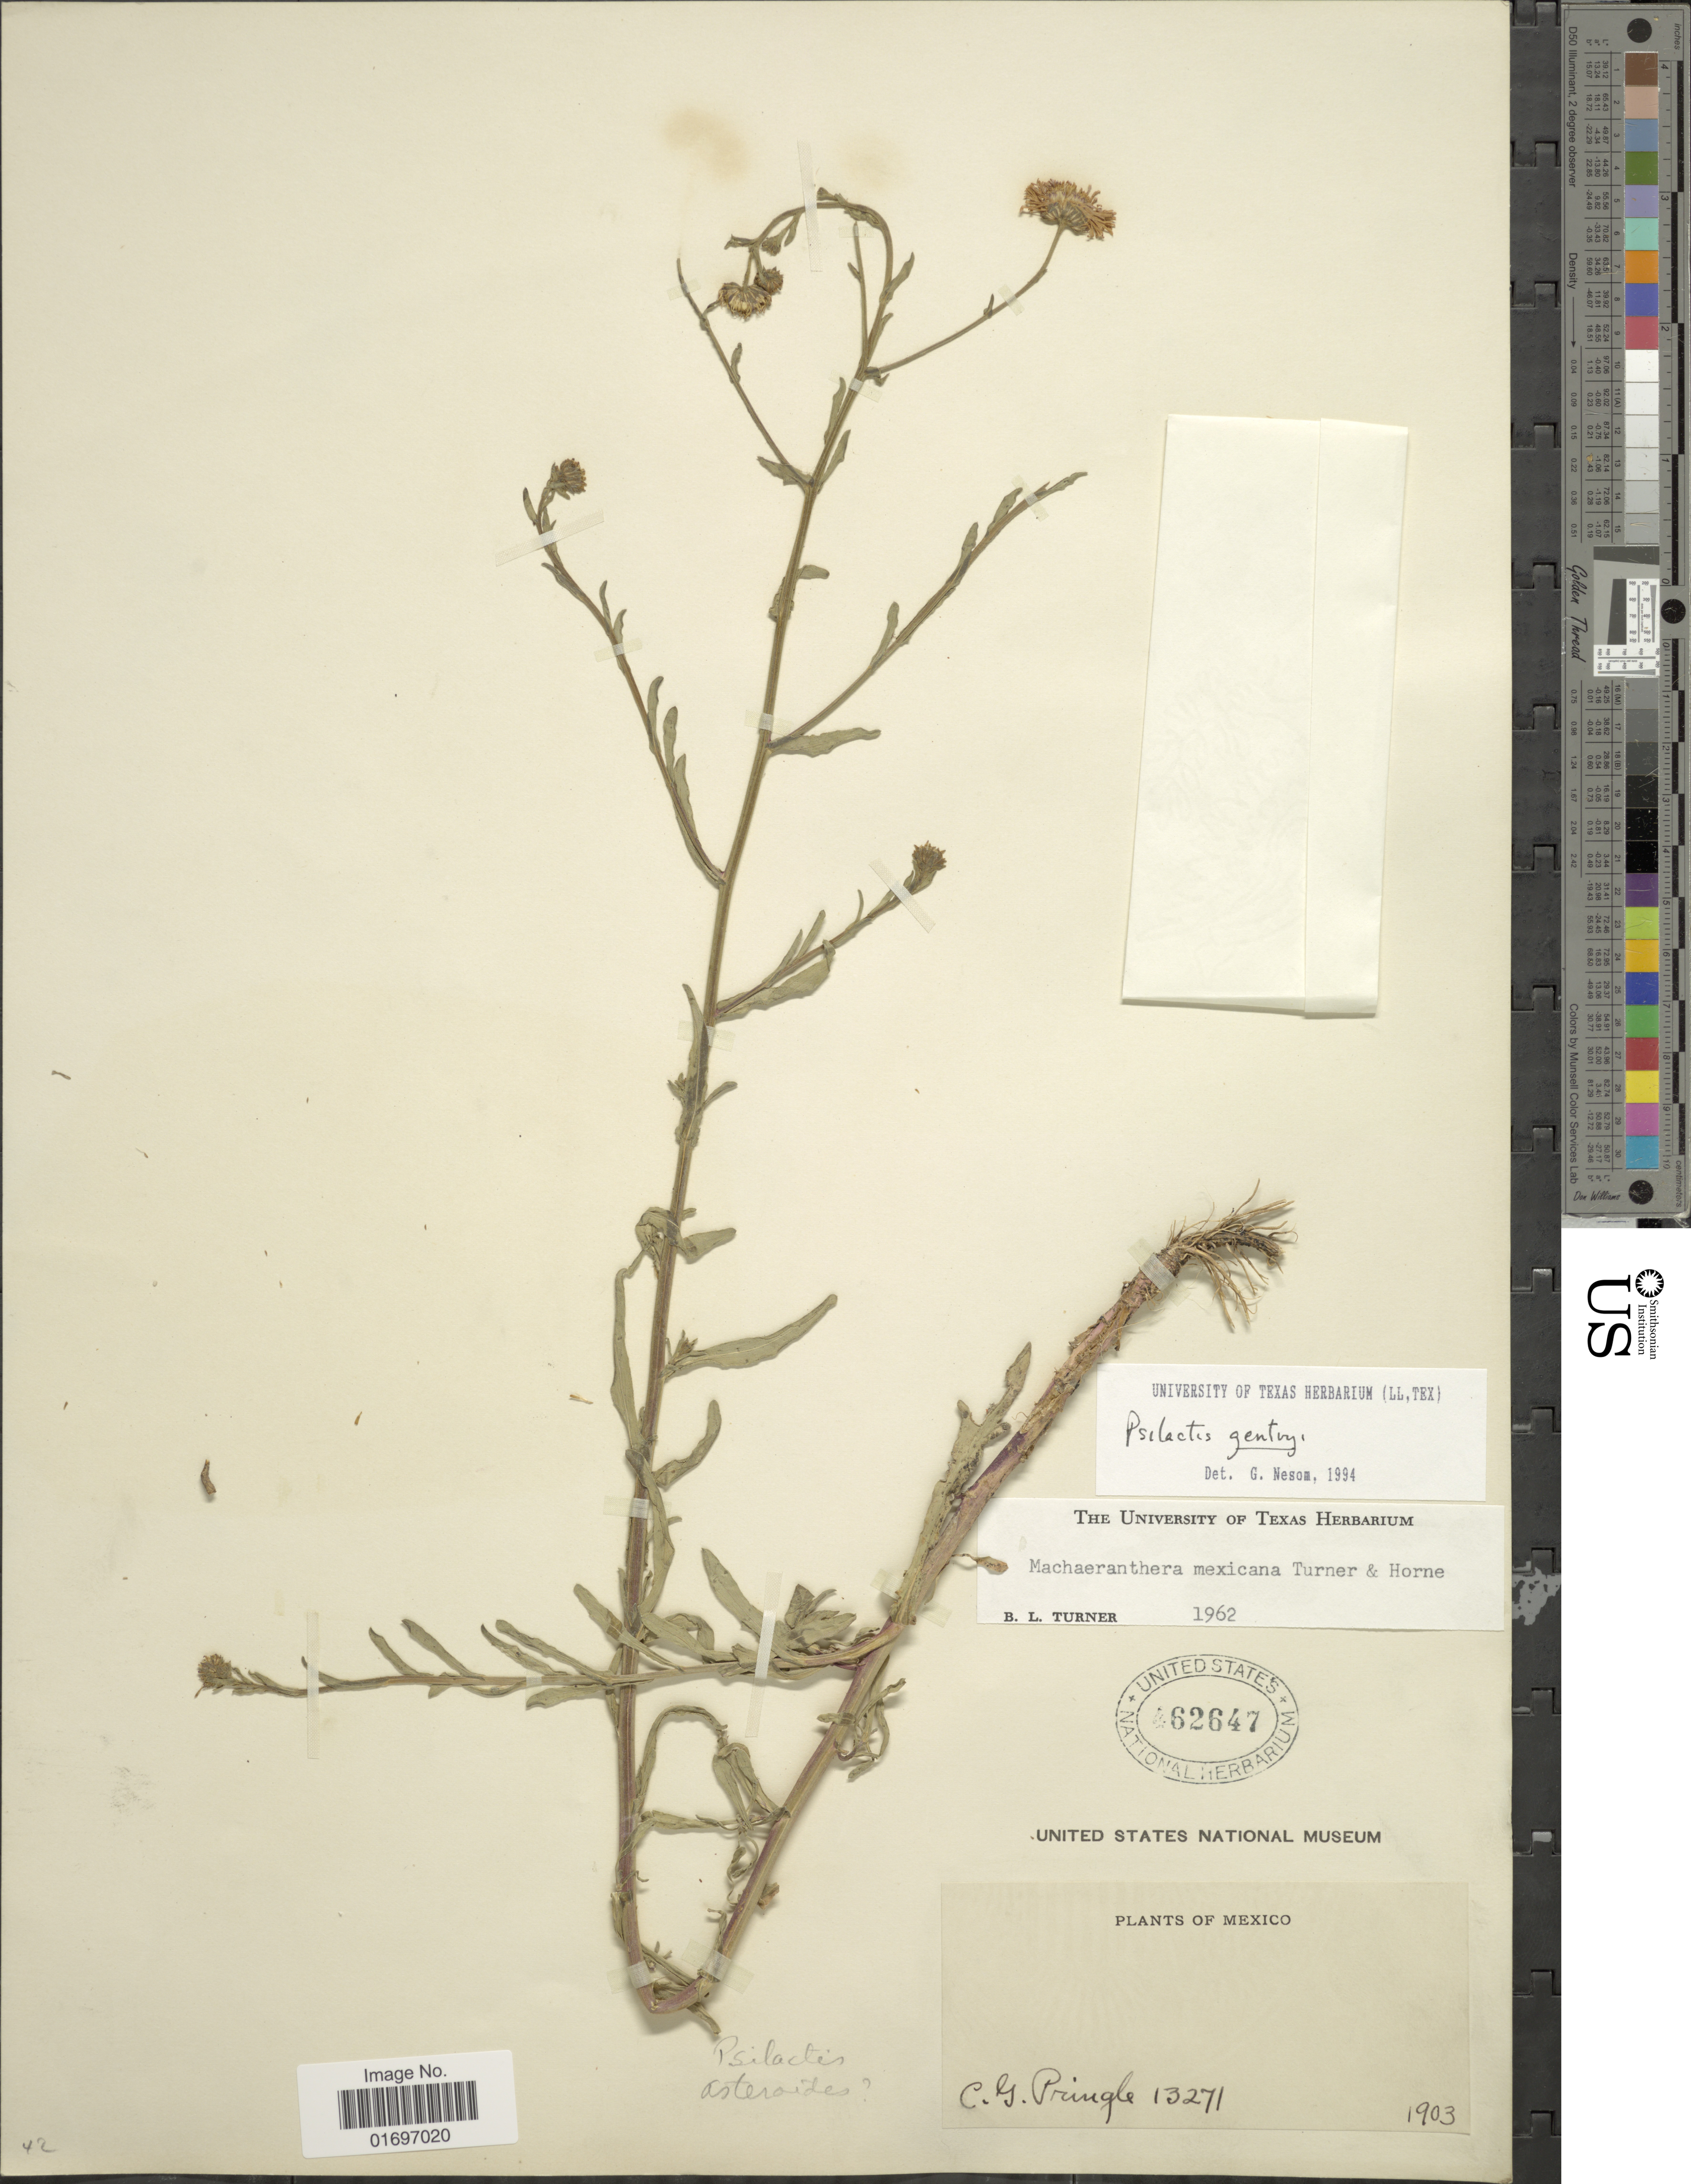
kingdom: Plantae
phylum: Tracheophyta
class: Magnoliopsida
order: Asterales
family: Asteraceae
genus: Psilactis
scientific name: Psilactis gentryi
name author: (Standl.) Morgan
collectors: C. G. Pringle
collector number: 13271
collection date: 1903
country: Mexico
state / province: México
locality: Mexico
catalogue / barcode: US 462647